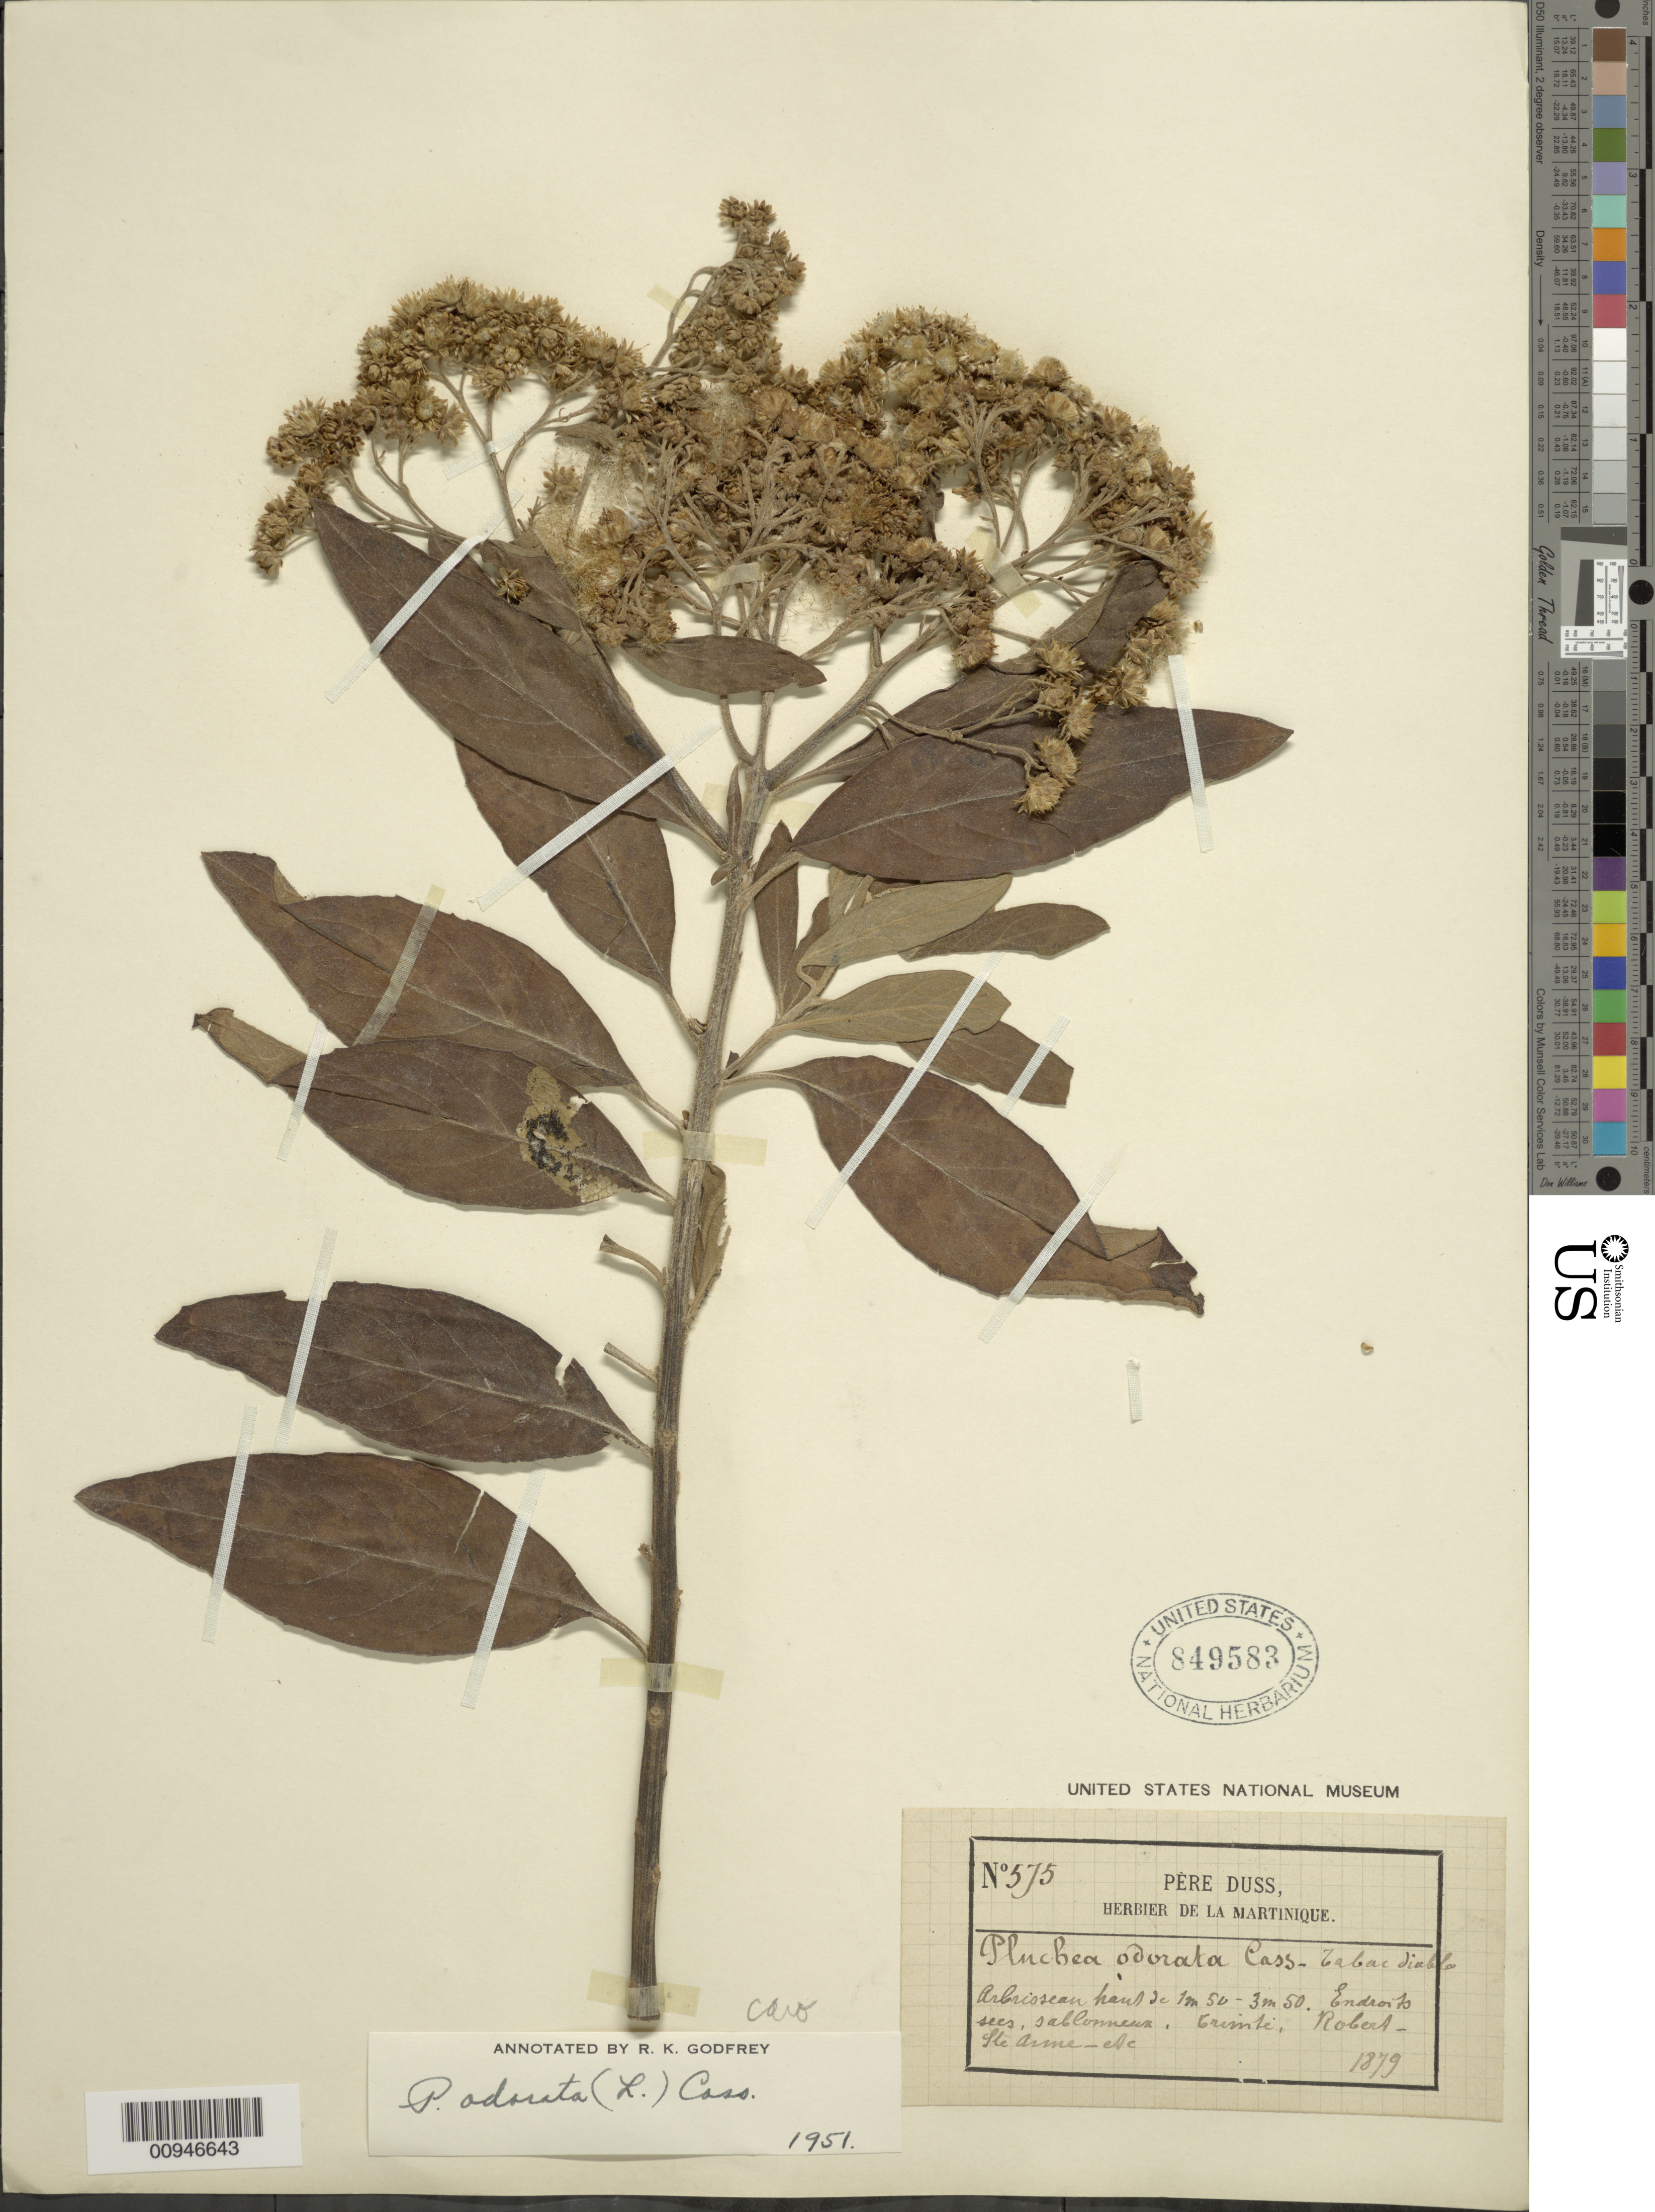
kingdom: Plantae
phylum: Tracheophyta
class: Magnoliopsida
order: Asterales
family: Asteraceae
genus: Pluchea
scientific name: Pluchea carolinensis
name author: (Jacq.) D. Don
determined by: Godfrey, R. K.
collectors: Père Duss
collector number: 575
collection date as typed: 1879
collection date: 1879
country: Martinique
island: Martinique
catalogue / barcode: US 849583